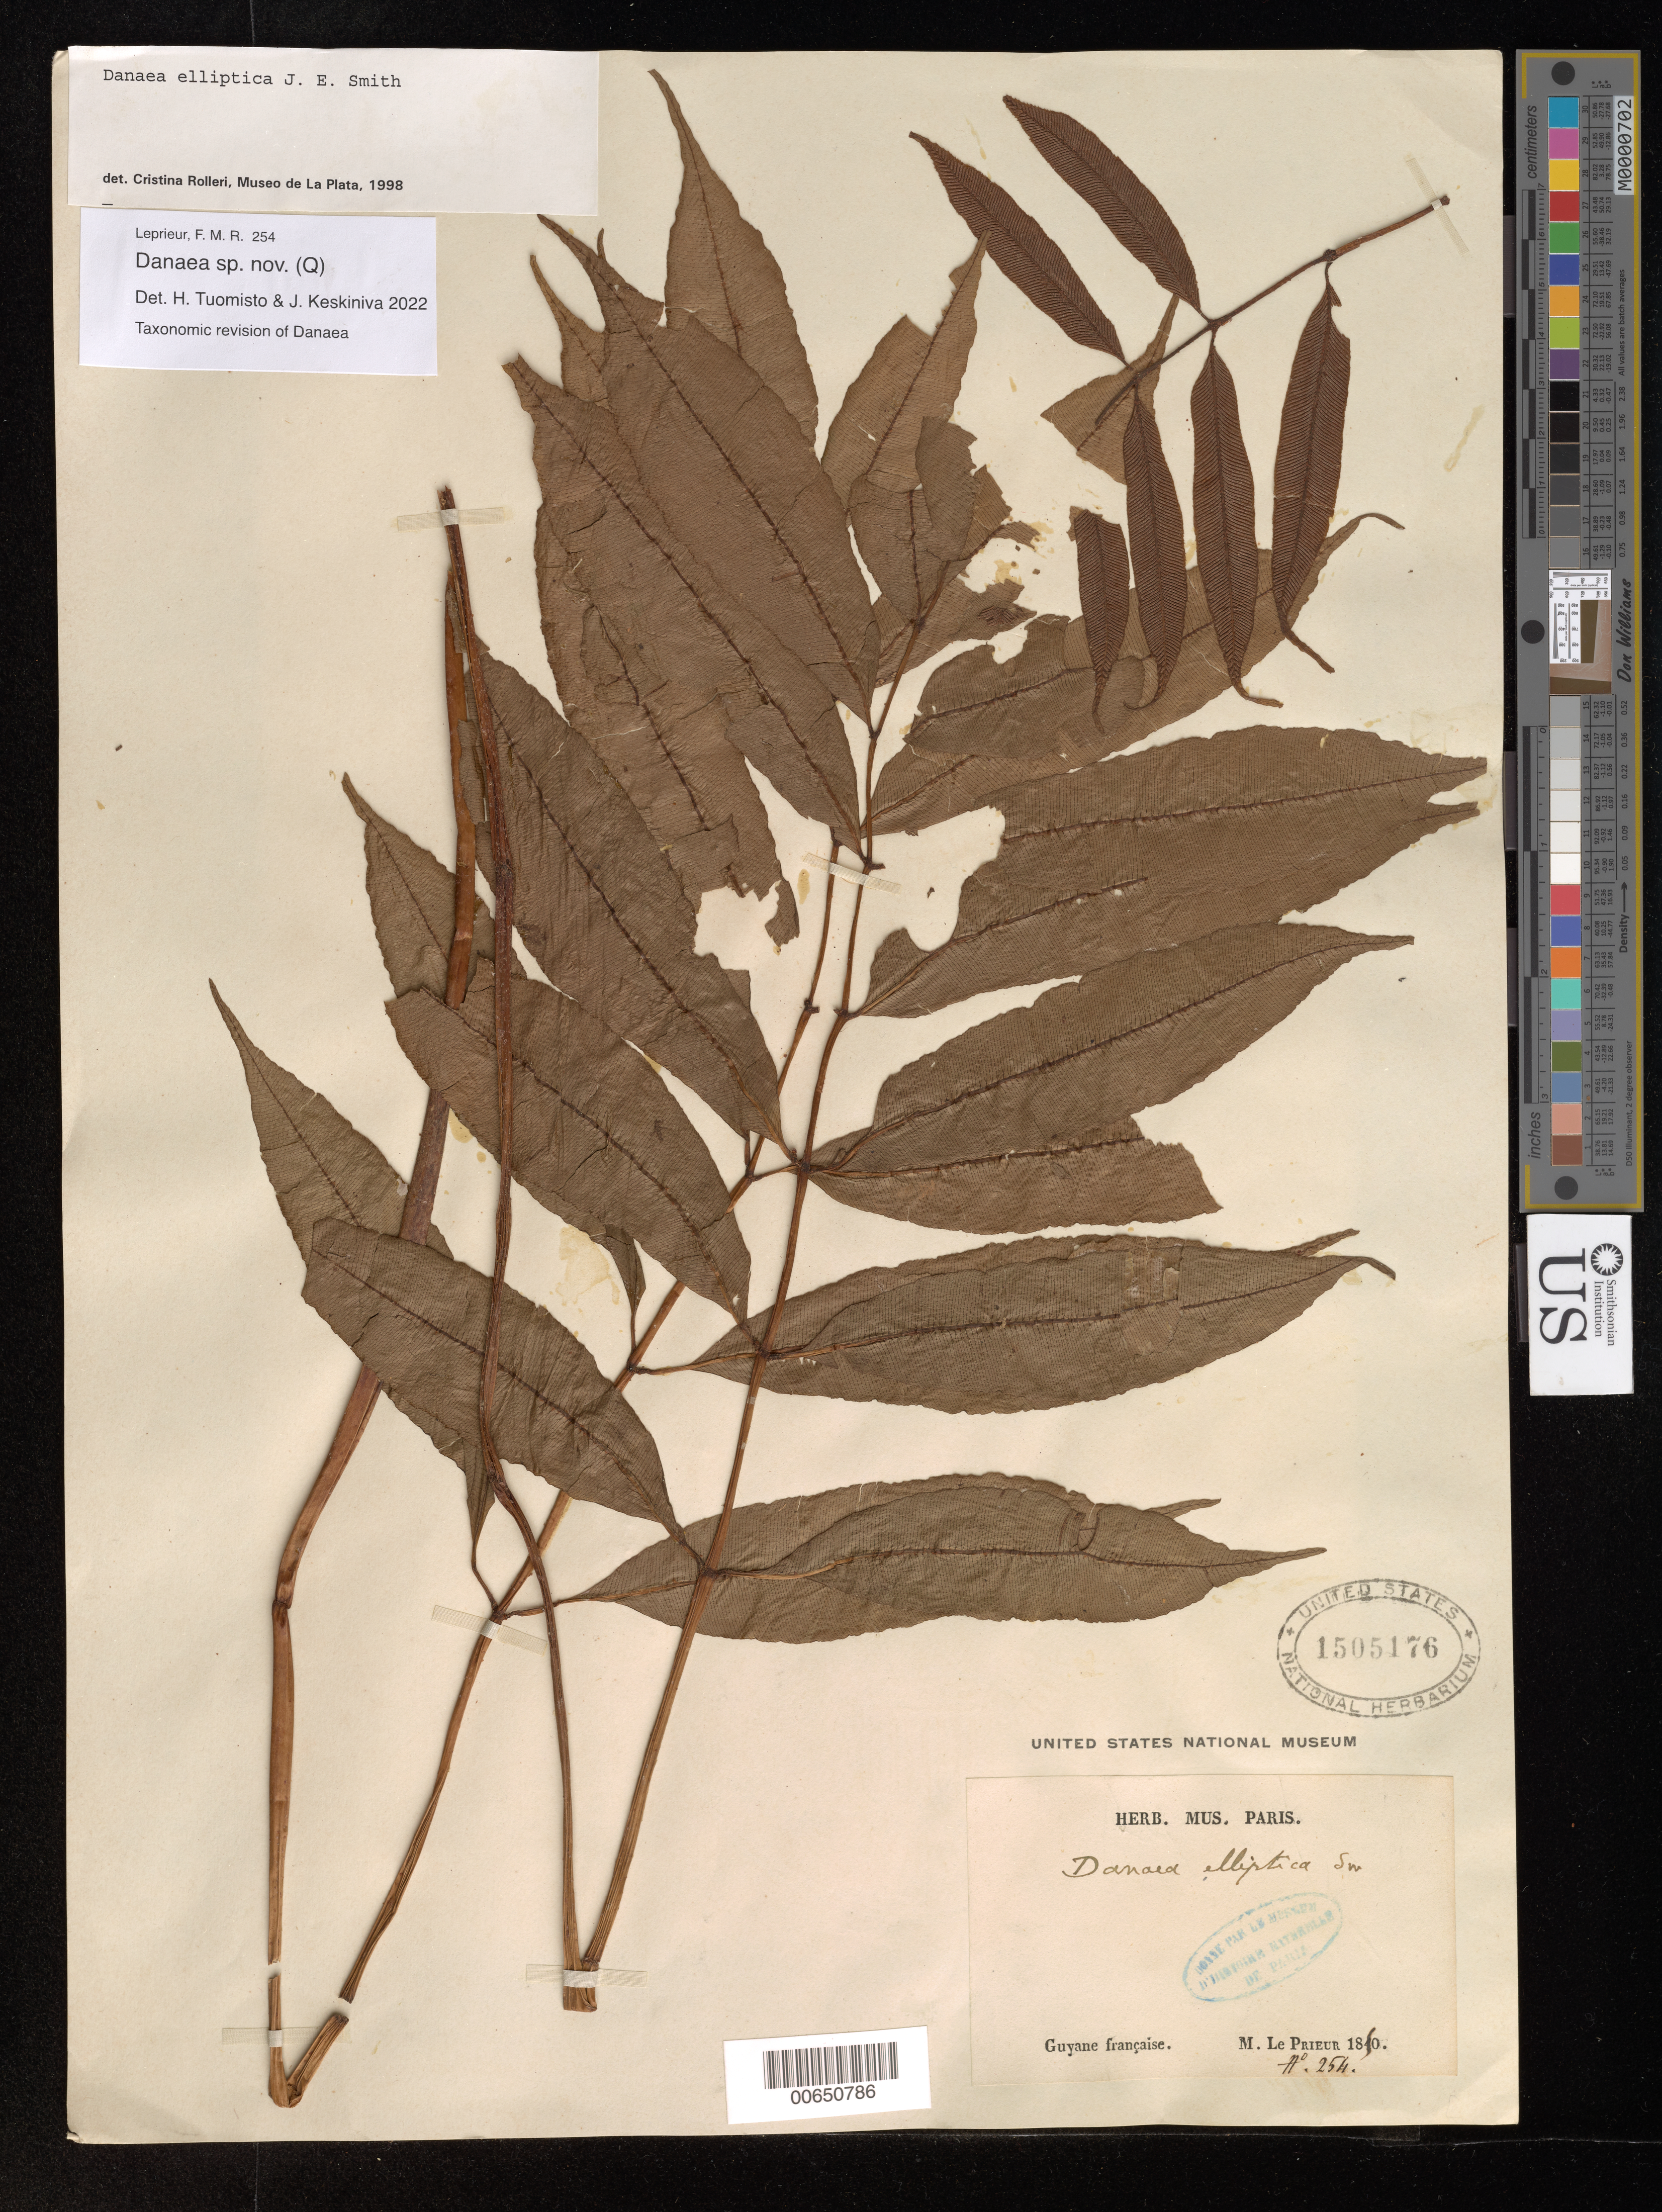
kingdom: Plantae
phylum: Tracheophyta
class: Polypodiopsida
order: Marattiales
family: Marattiaceae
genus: Danaea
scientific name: Danaea sp.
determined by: Tuomisto, H.; Keskiniva, Janina S.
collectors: F. M. R. Leprieur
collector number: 254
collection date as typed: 1850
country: French Guiana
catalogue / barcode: US 1505176